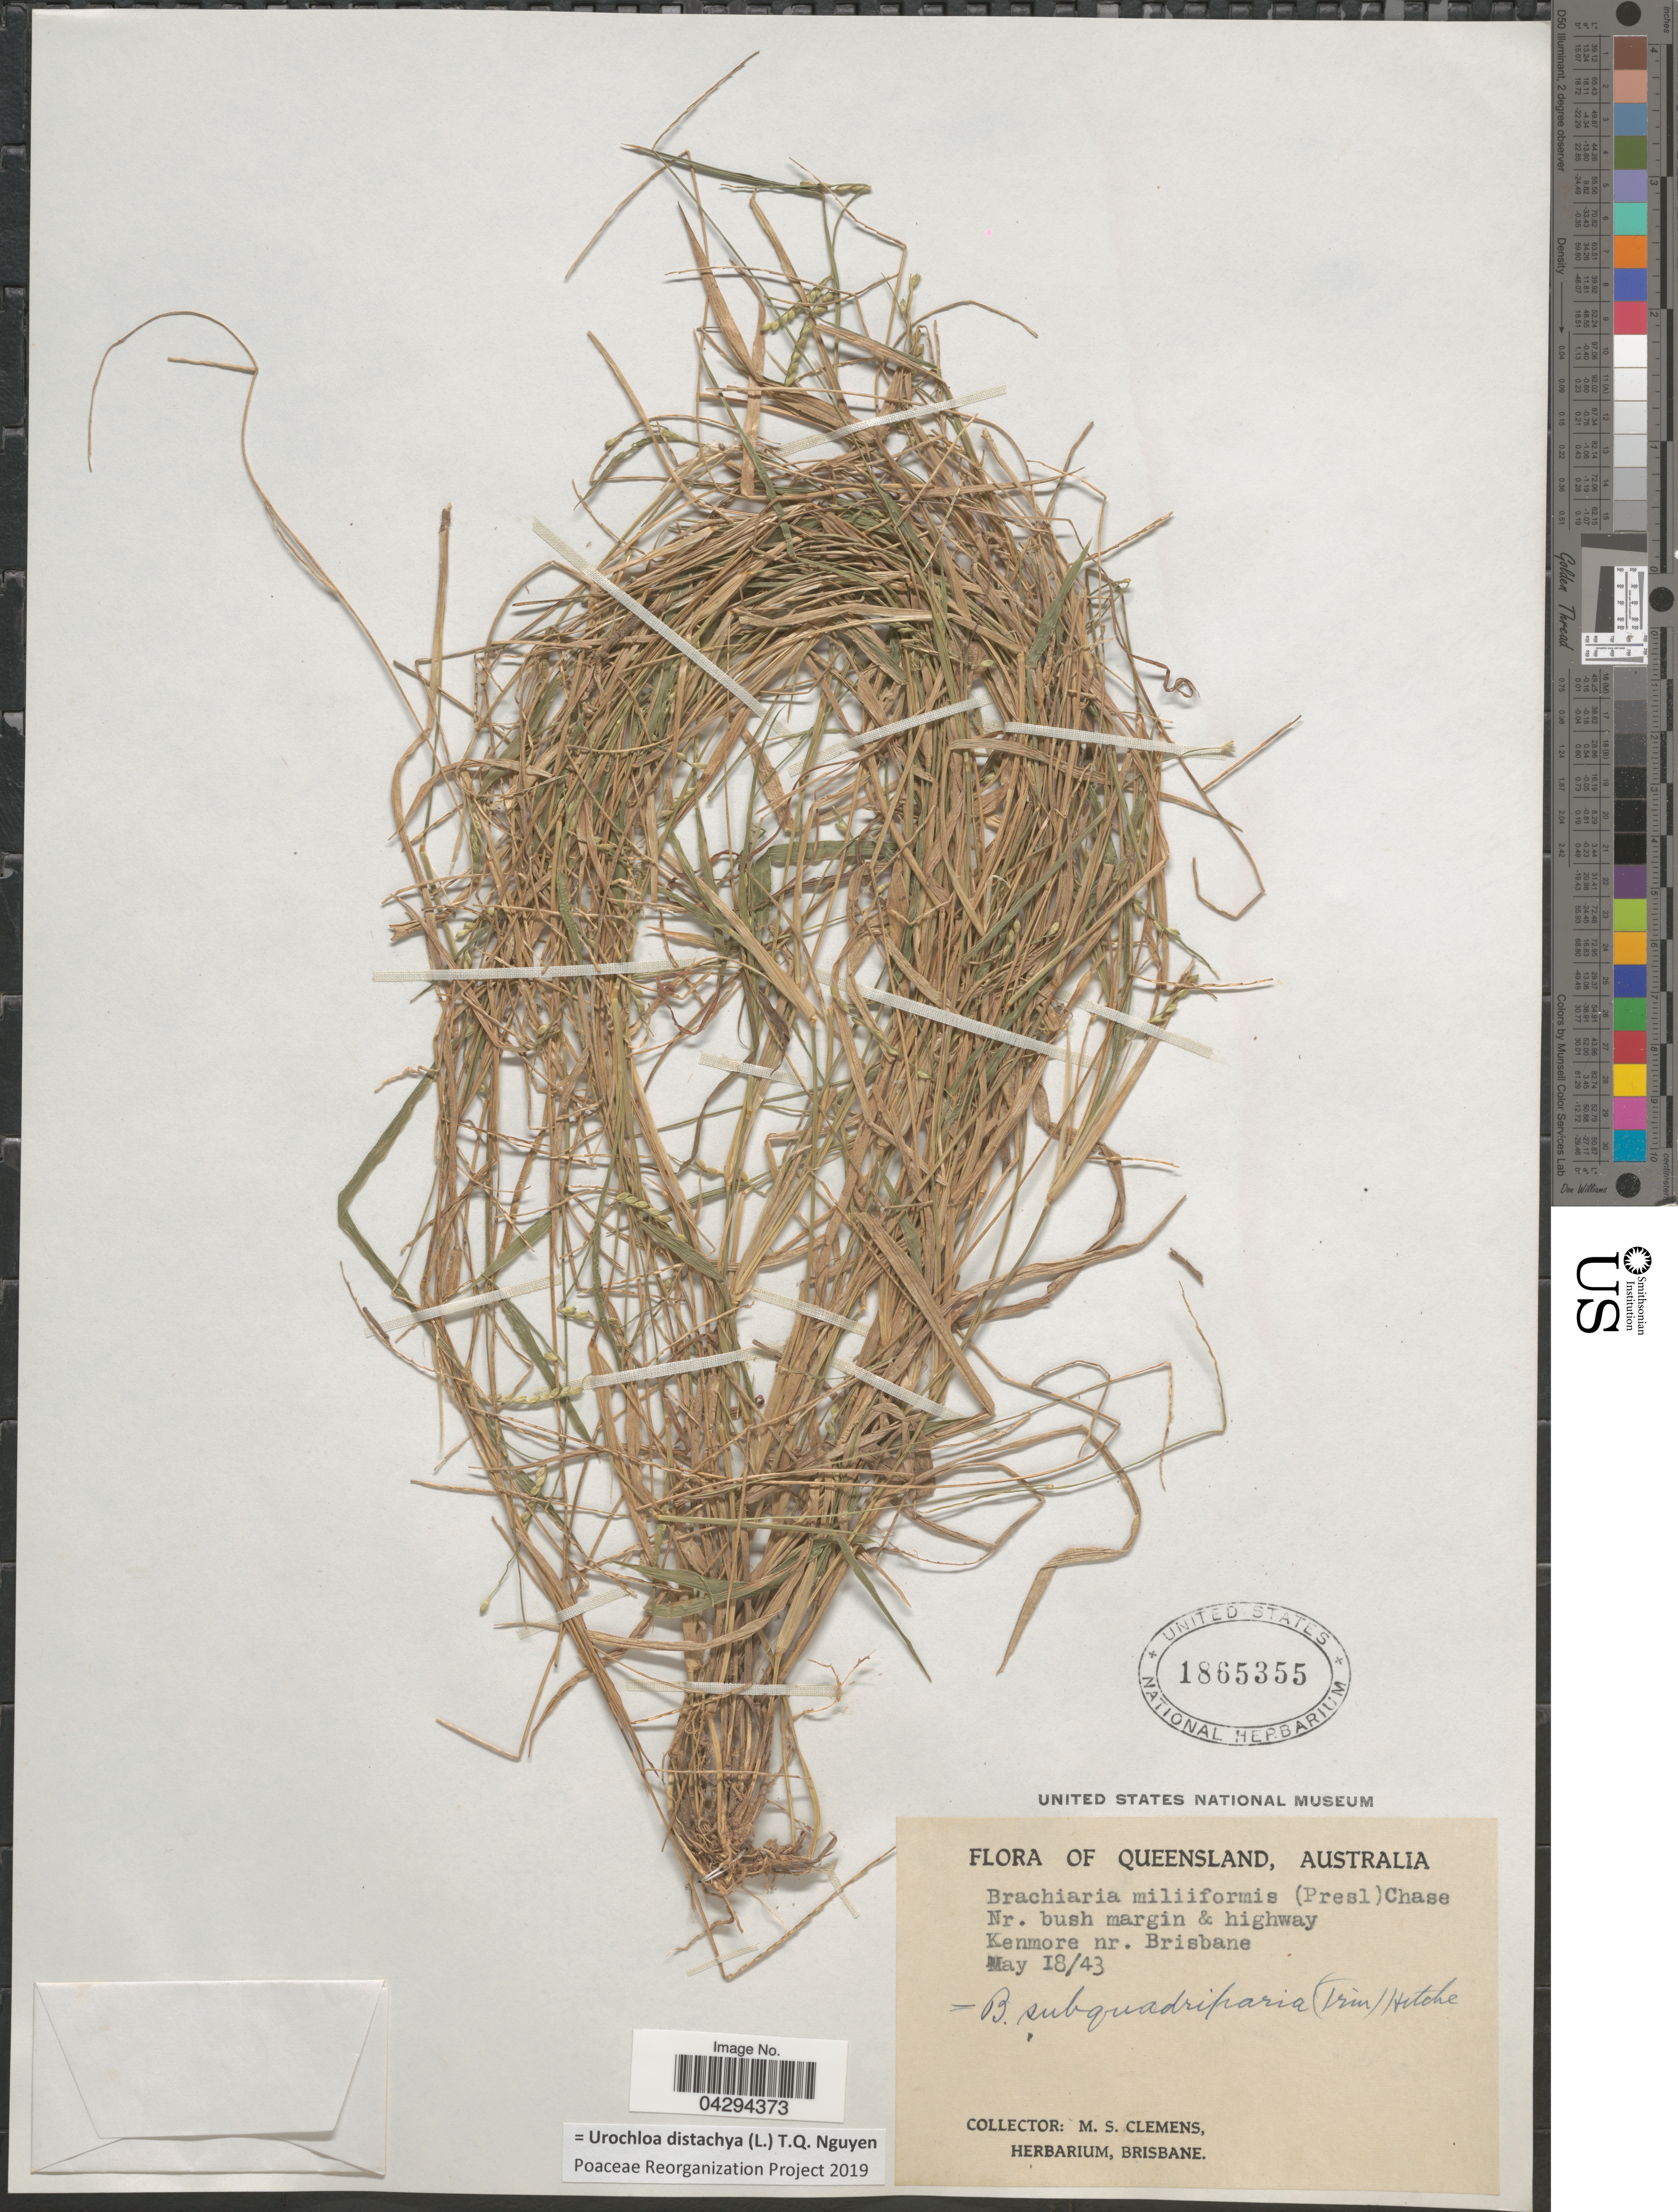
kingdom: Plantae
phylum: Tracheophyta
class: Liliopsida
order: Poales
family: Poaceae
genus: Urochloa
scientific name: Urochloa distachya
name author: (L.) T.Q. Nguyen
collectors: M. S. Clemens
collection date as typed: Transcribed d/m/y: 18/5/43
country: Australia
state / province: Queensland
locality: Nr. bush margin & highway. Kenmore nr. Brisbane.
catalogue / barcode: US 1865355